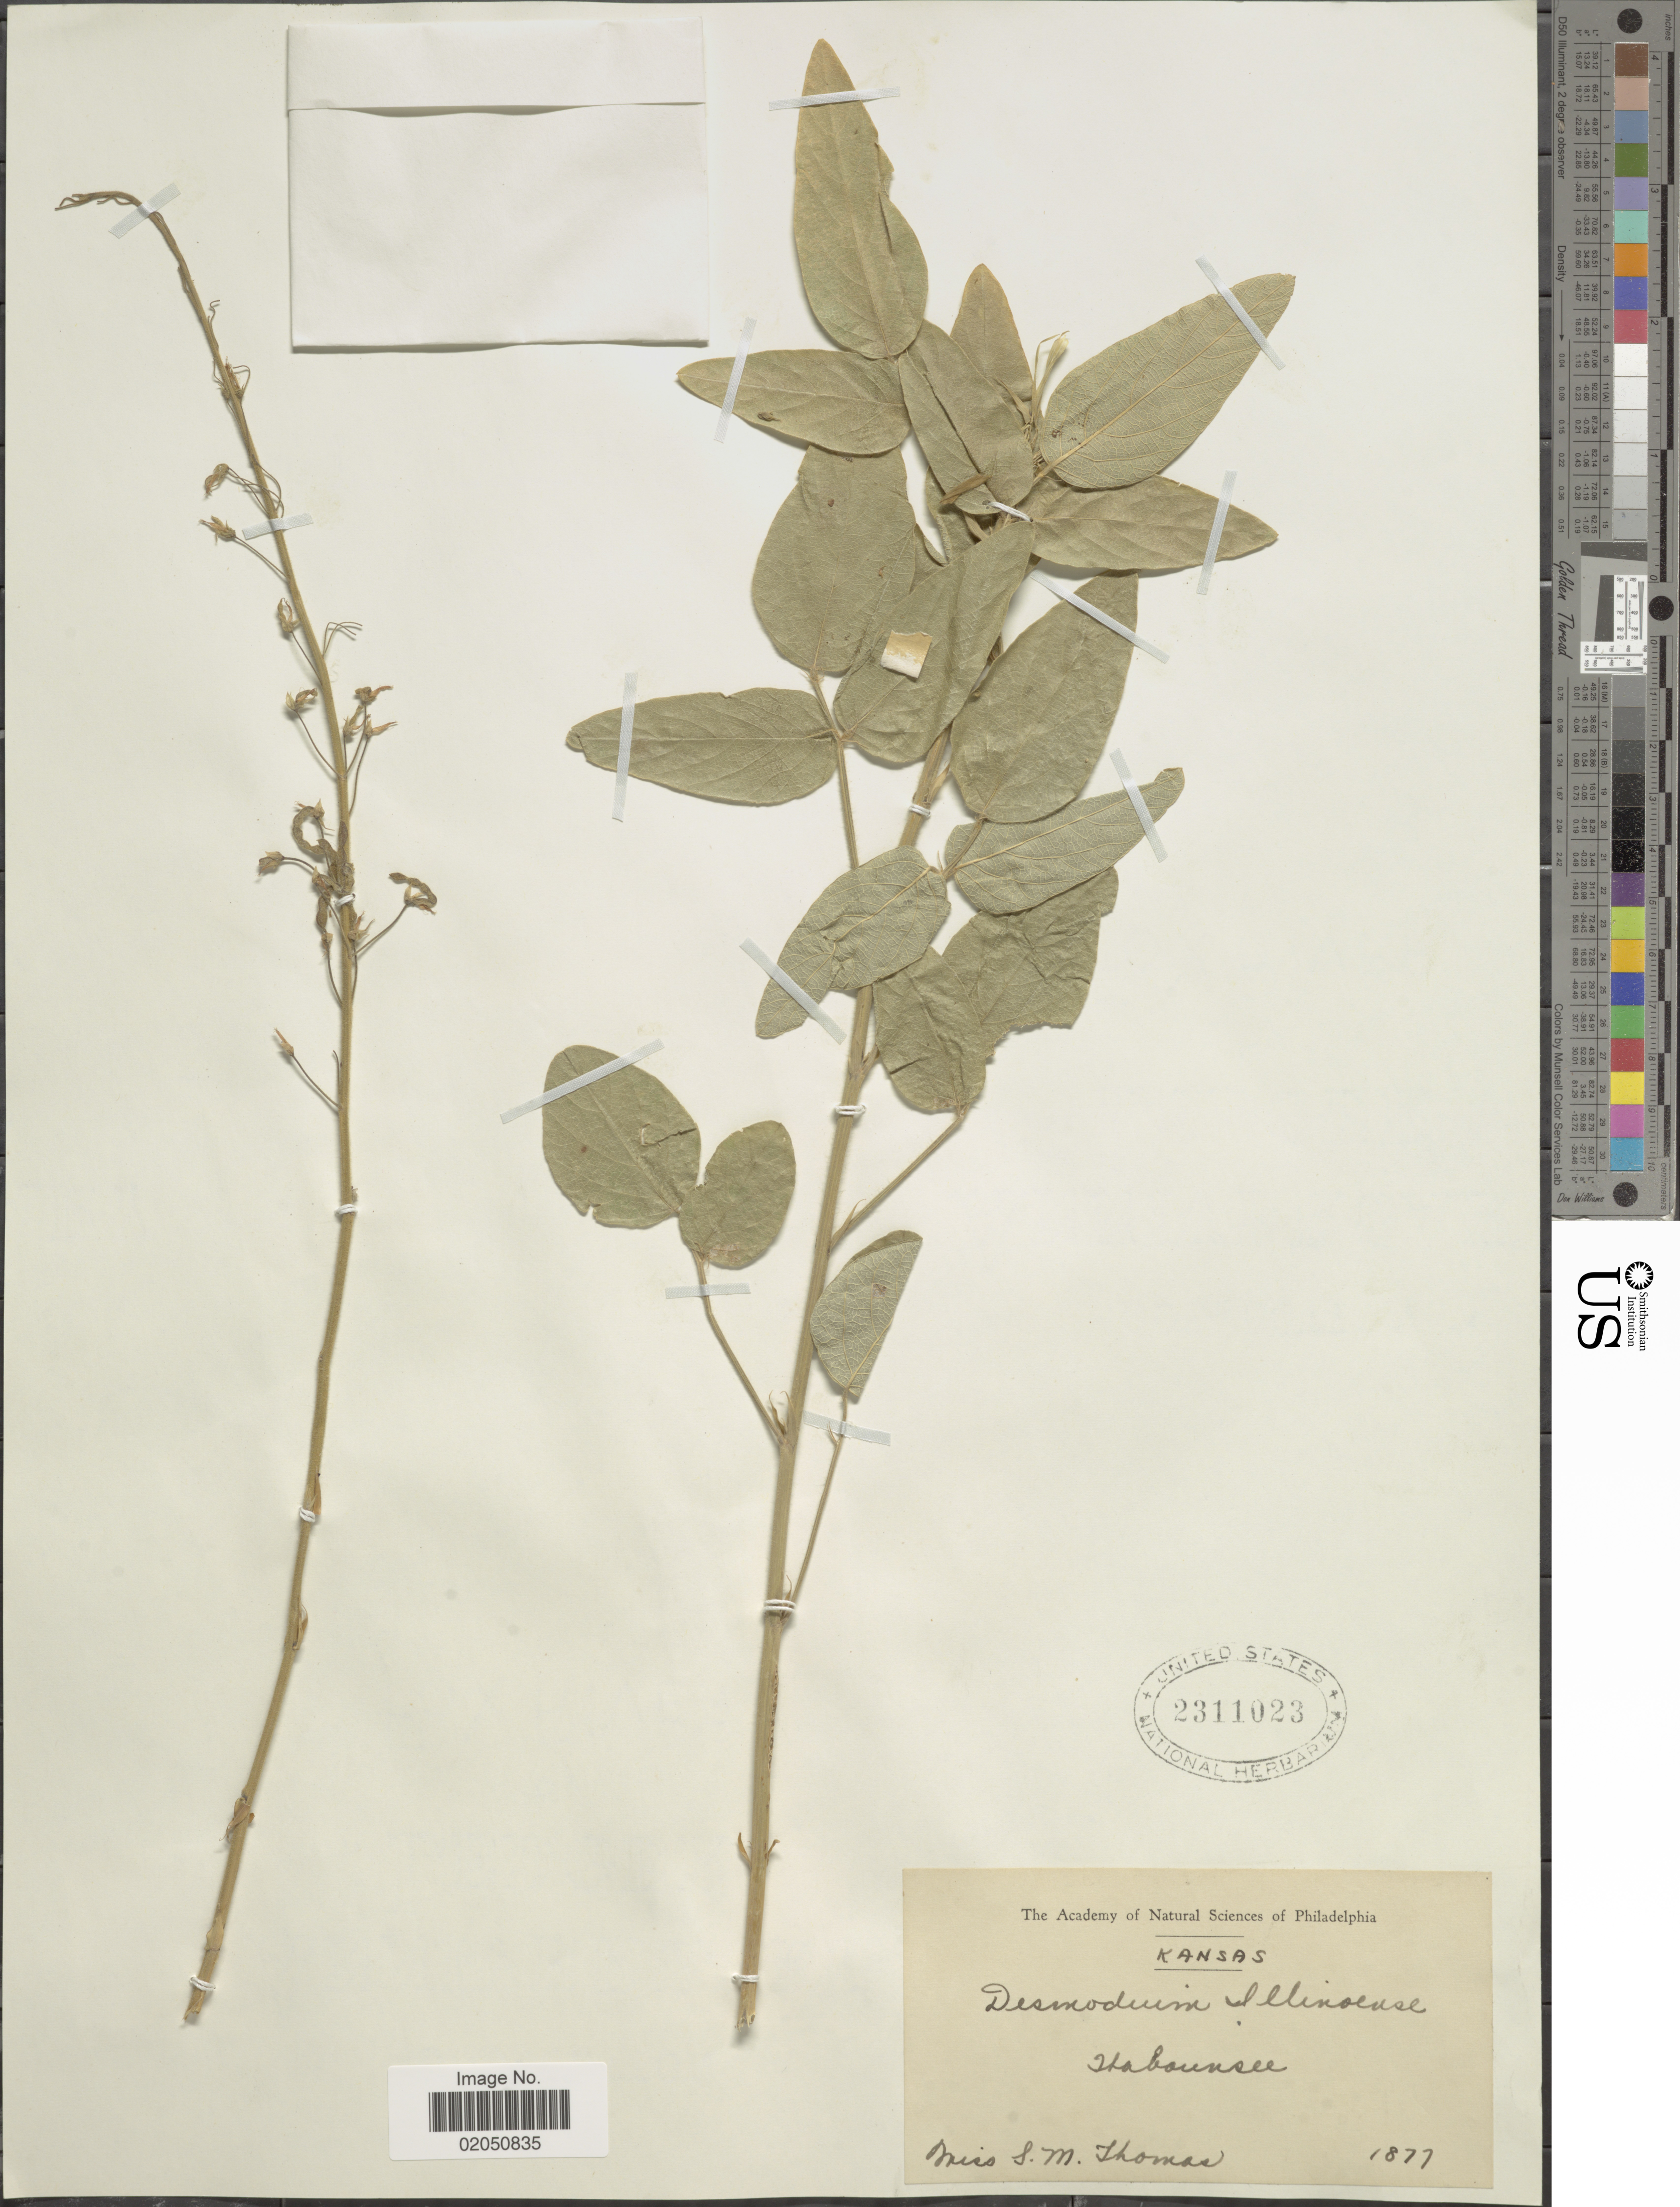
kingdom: Plantae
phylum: Tracheophyta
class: Magnoliopsida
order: Fabales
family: Fabaceae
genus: Desmodium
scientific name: Desmodium illinoense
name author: A. Gray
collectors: S. M. Thomas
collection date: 1877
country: United States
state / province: Kansas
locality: Itabounsee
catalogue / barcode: US 2311023